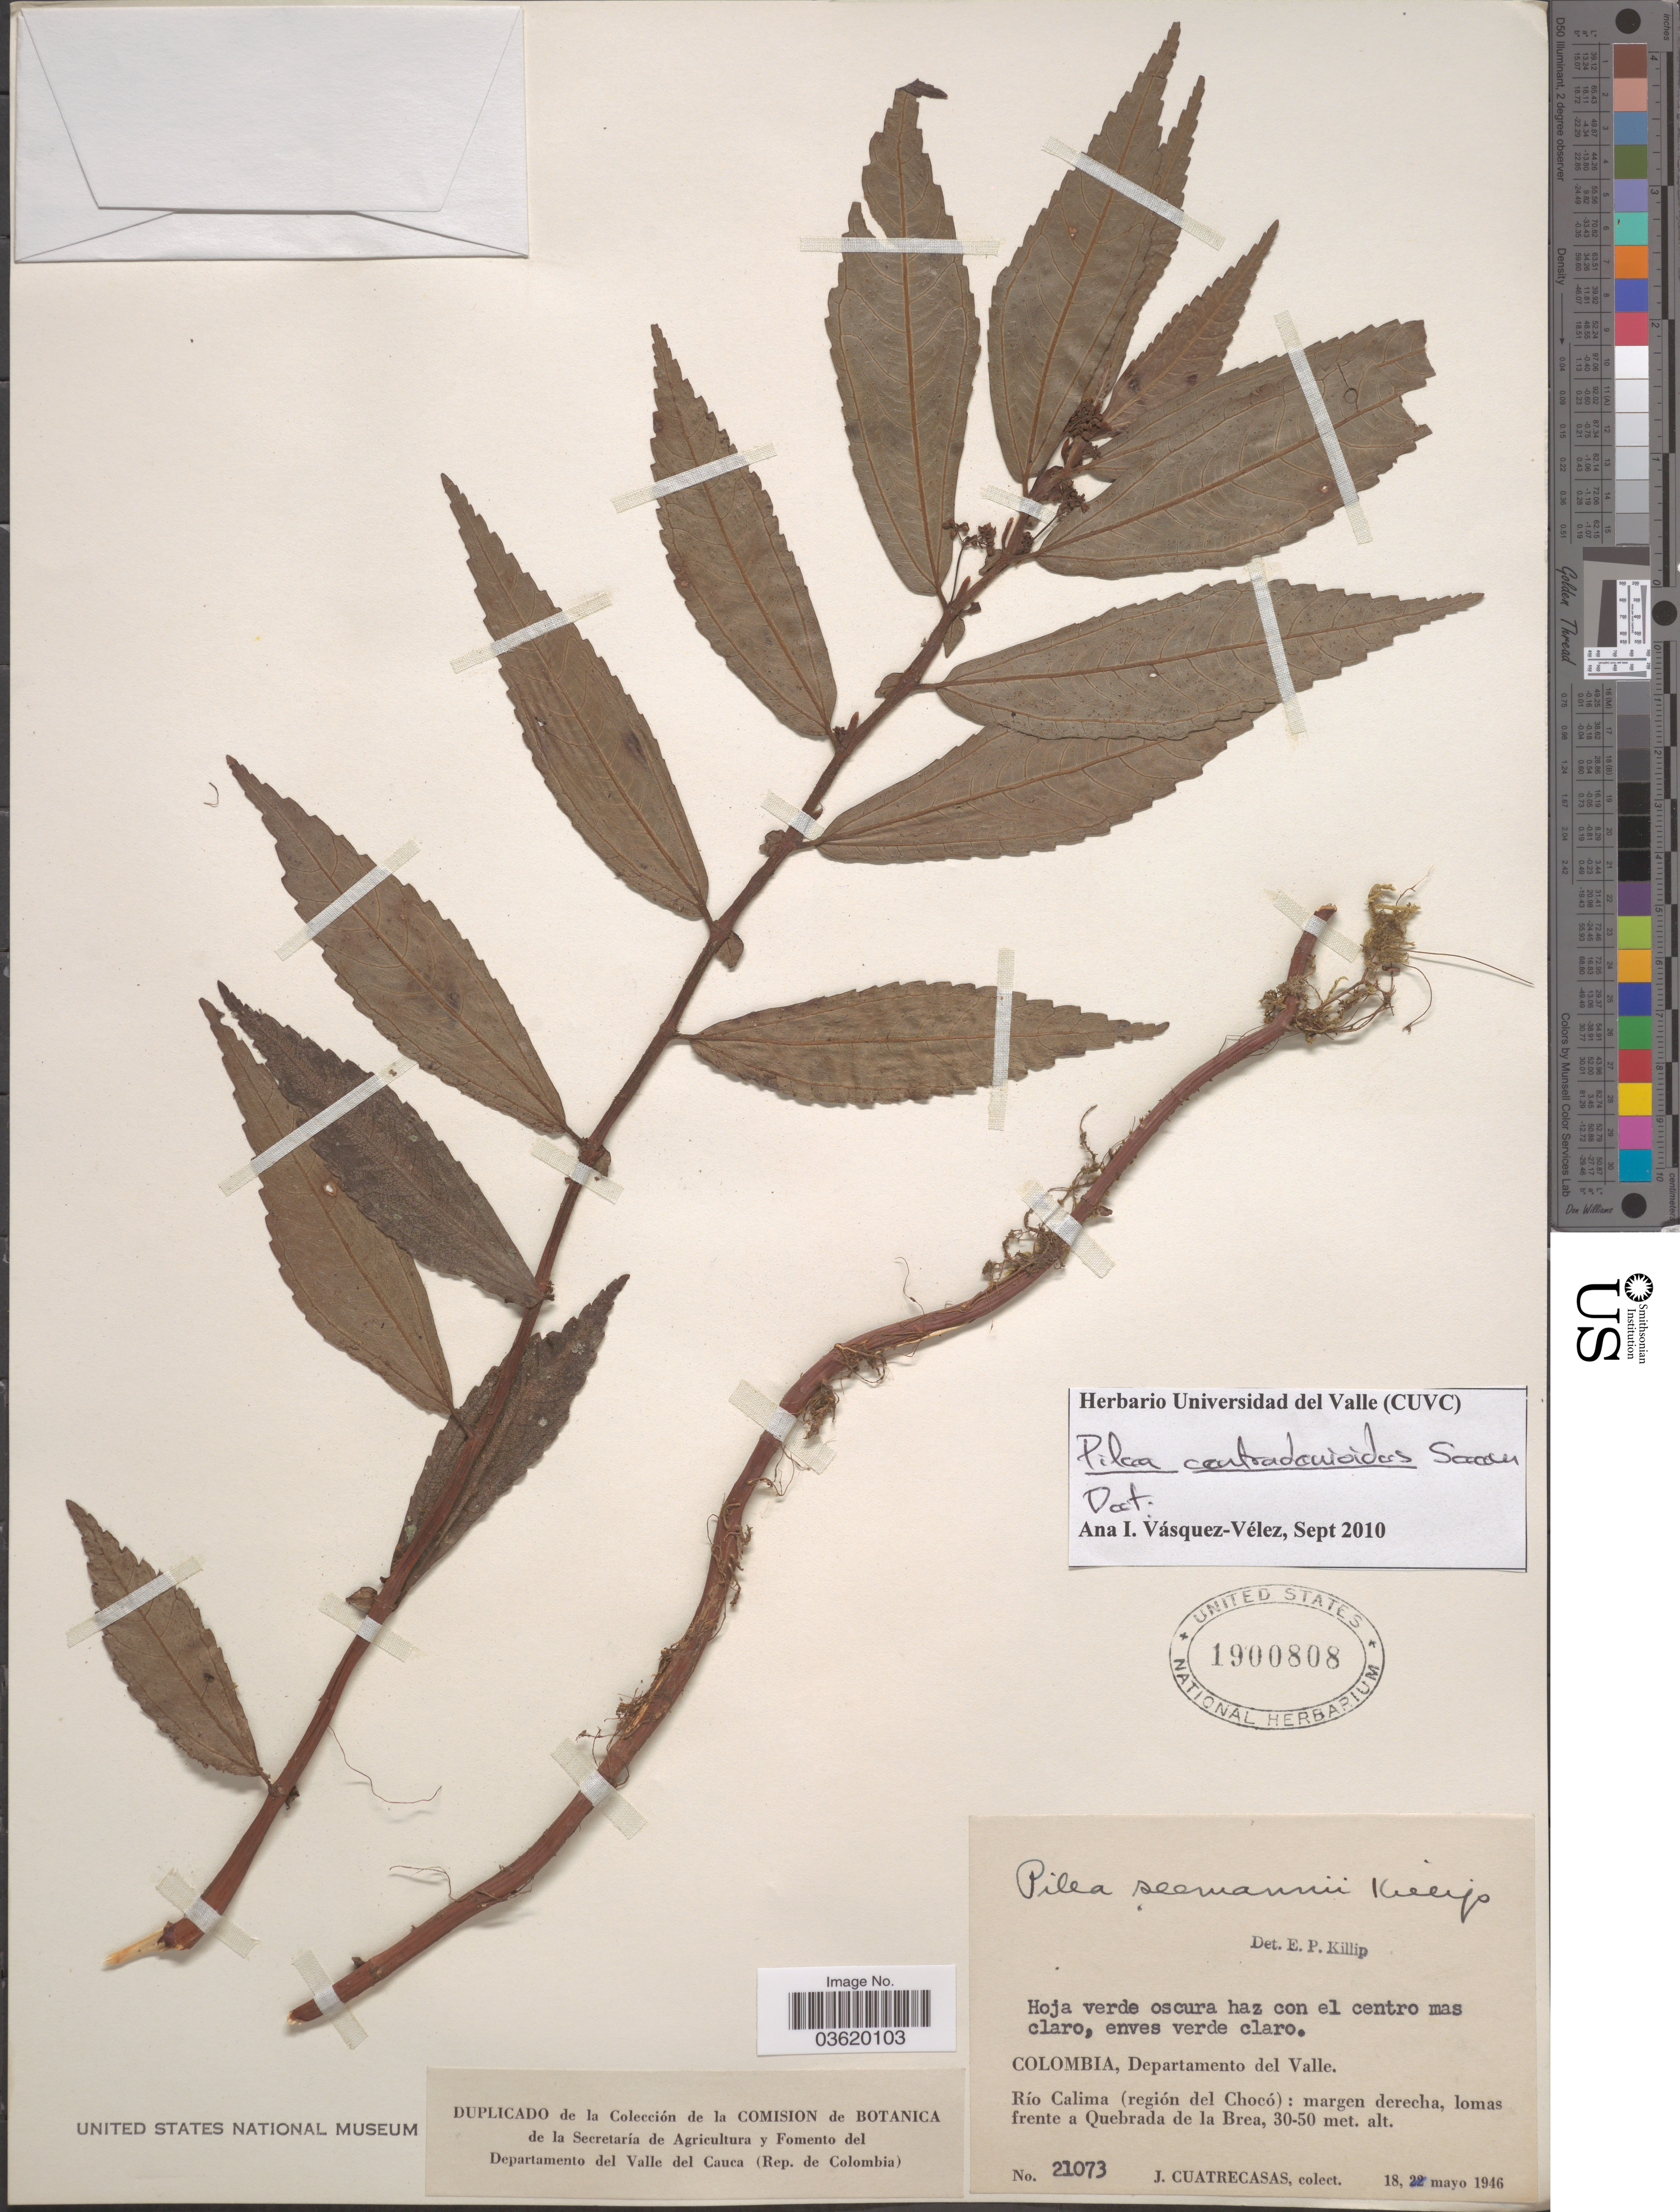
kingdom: Plantae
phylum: Tracheophyta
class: Magnoliopsida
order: Rosales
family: Urticaceae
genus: Pilea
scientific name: Pilea centradenioides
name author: Seem.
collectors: J. Cuatrecasas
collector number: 21073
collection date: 1946-05-18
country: Colombia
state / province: Valle del Cauca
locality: Departamento del Valle. Río Calima (región del Chocó), lomas frente a Quebrada de la Brea.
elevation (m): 30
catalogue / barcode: US 1900808